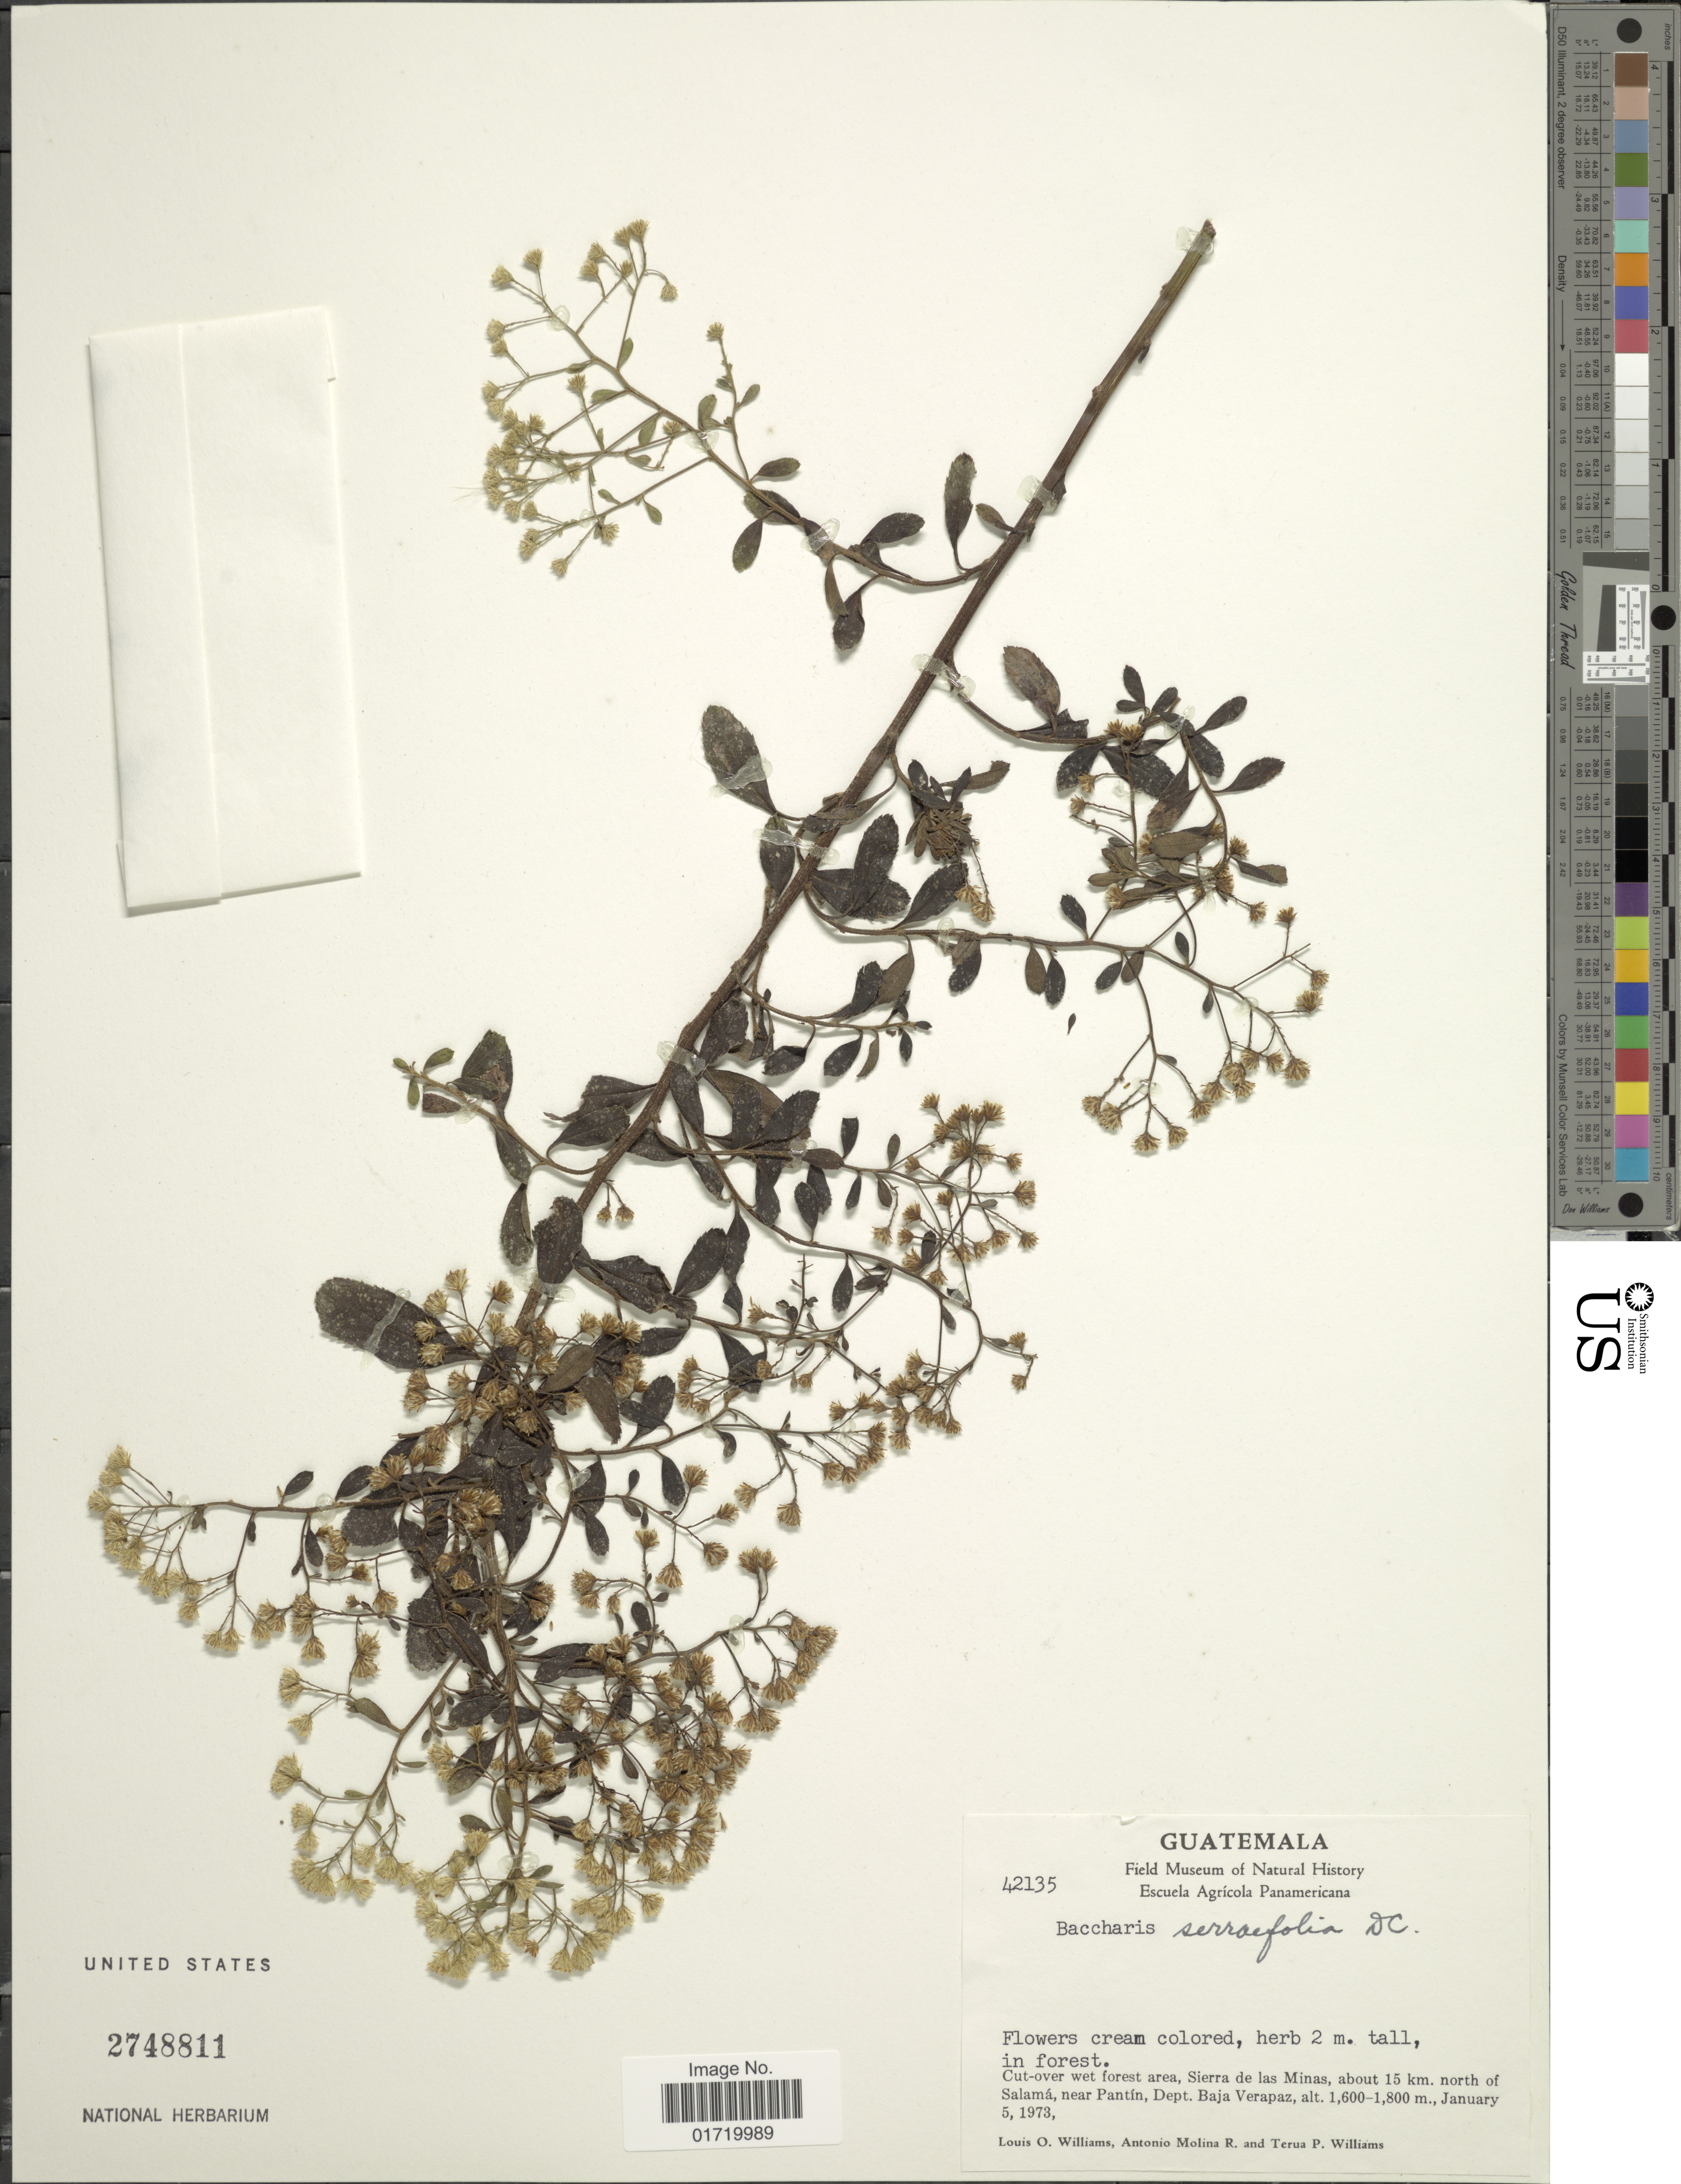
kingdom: Plantae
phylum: Tracheophyta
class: Magnoliopsida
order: Asterales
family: Asteraceae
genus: Baccharis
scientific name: Baccharis serrifolia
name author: DC.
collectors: L. O. Williams, A. Molina R. & T. P. Williams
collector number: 42135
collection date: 1973-01-05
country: Guatemala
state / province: Baja Verapaz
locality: Sierra de las Minas, about 15 km north of Salama, near Pantin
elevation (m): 1600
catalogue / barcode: US 2748811